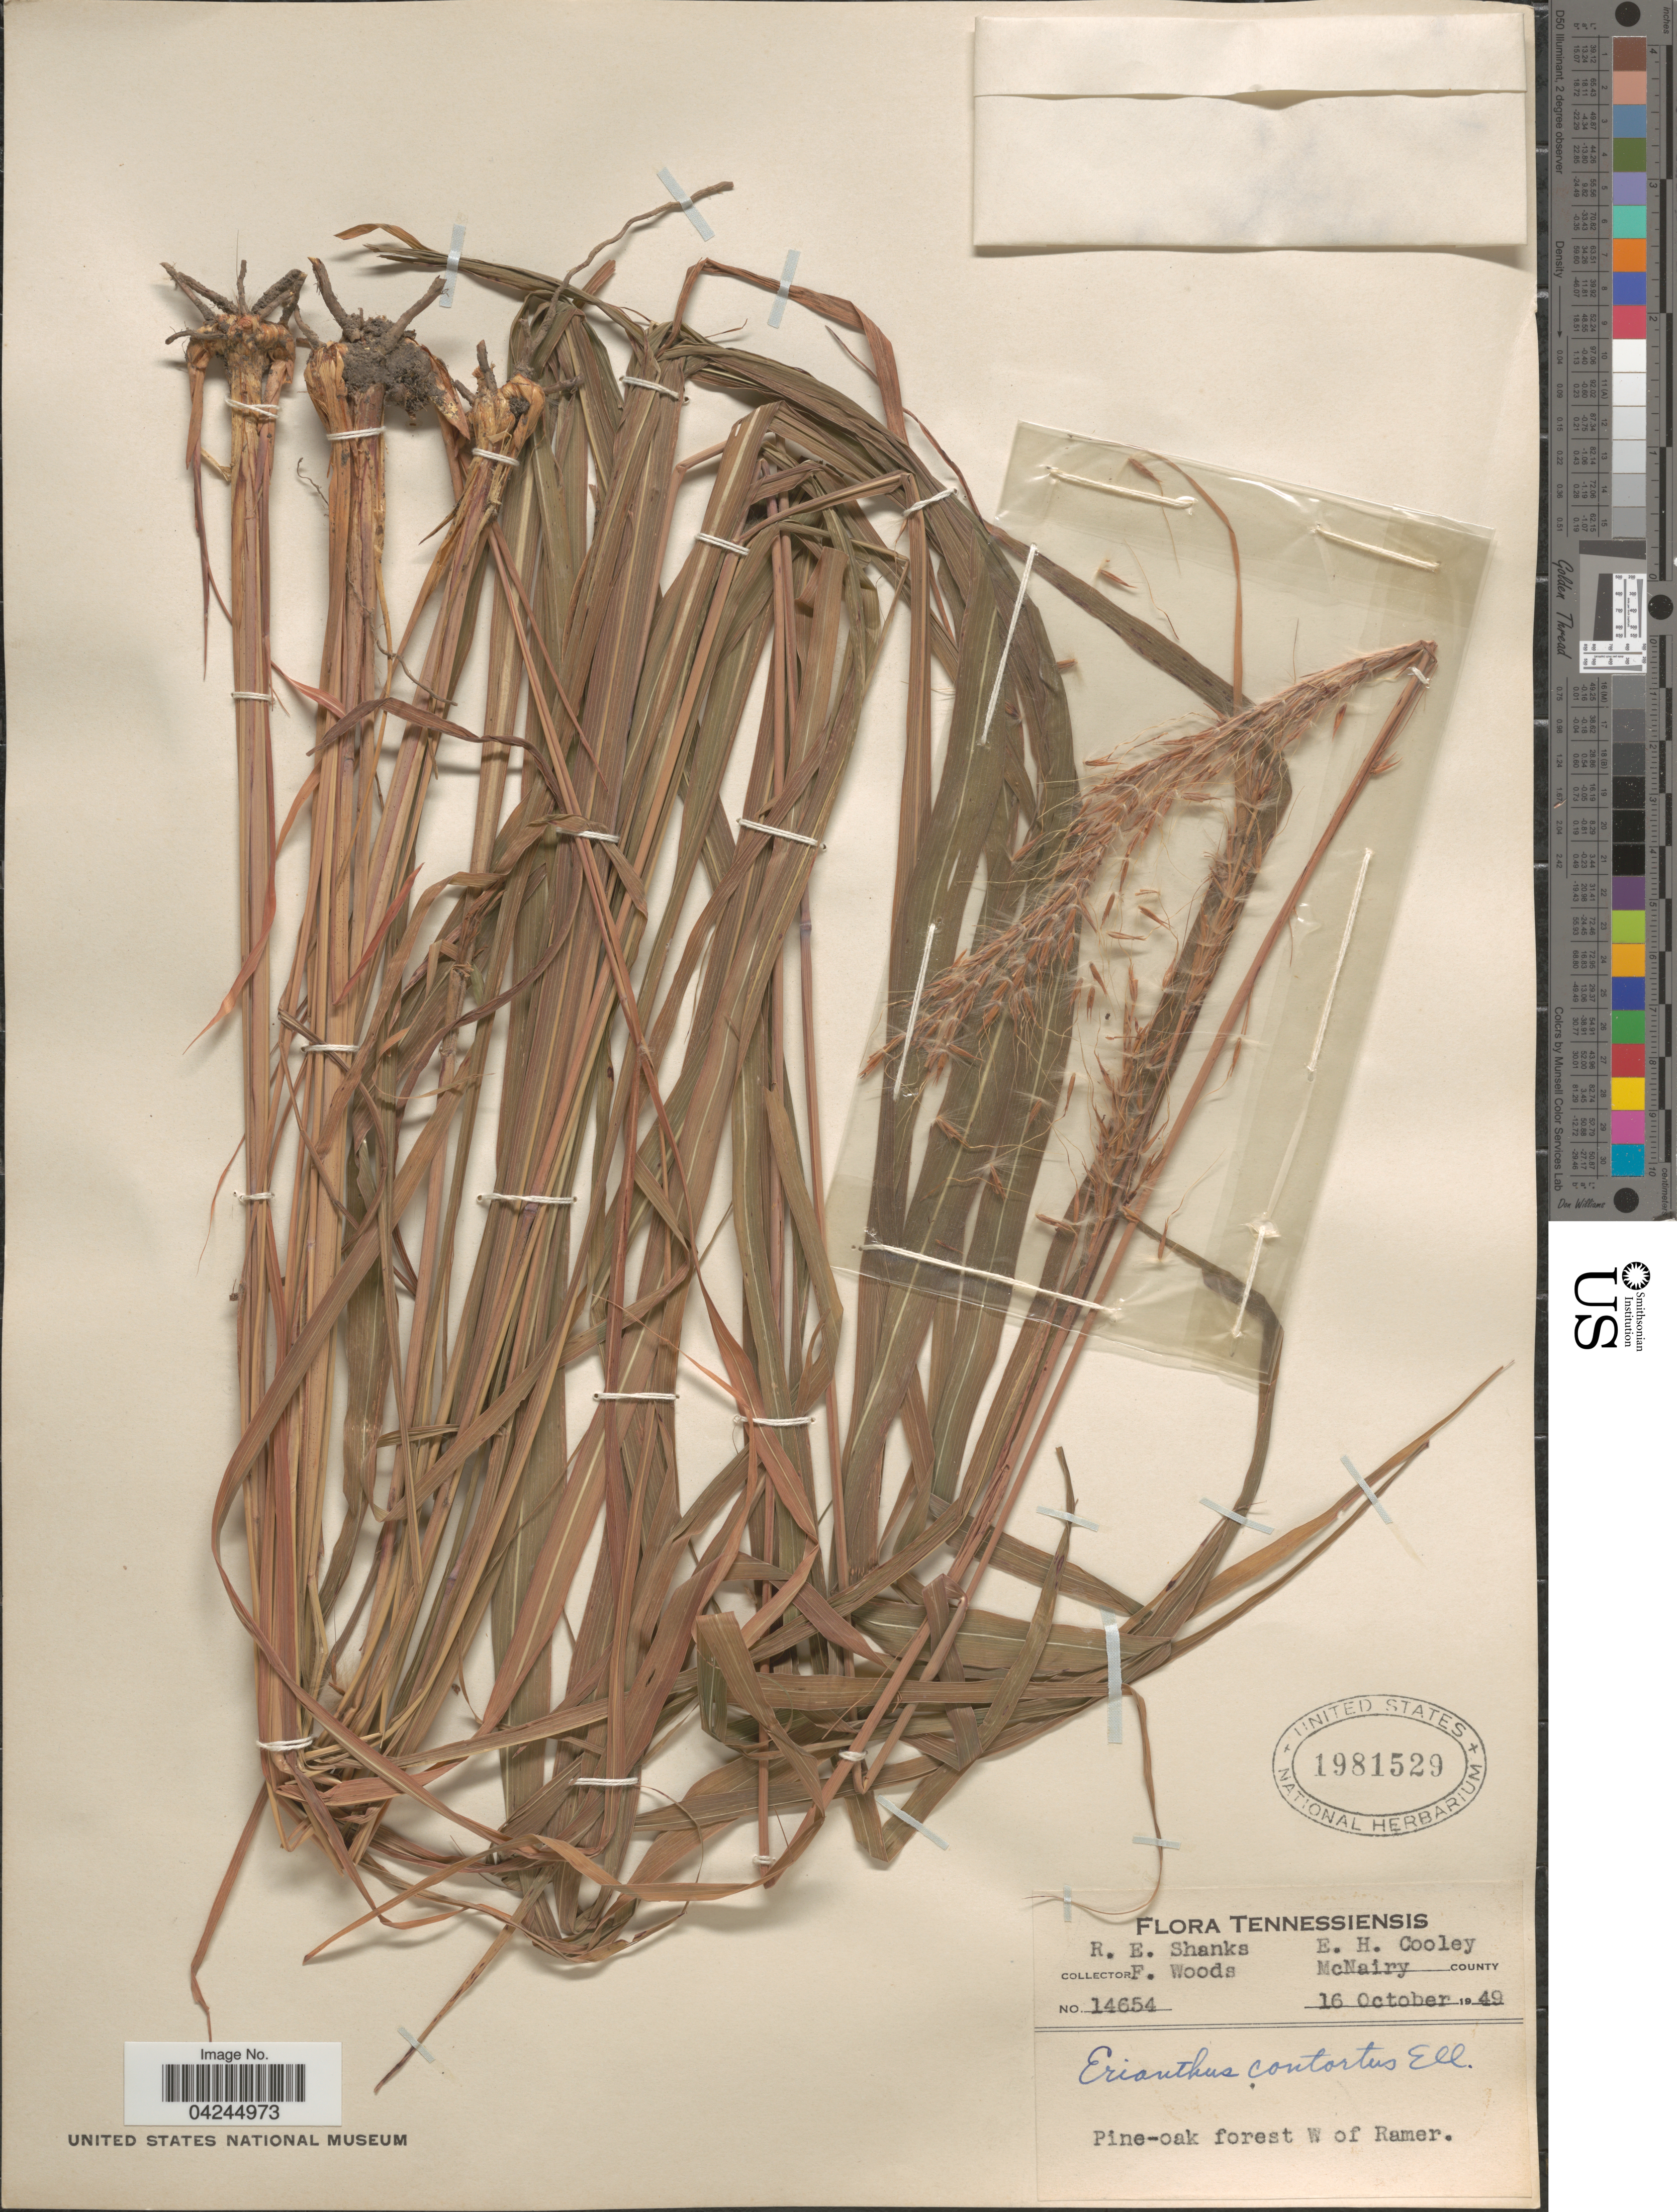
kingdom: Plantae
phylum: Tracheophyta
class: Liliopsida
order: Poales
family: Poaceae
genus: Erianthus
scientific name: Erianthus brevibarbis var. contortus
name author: (Elliott) D.B. Ward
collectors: R. Shanks, E. H. Cooley & F. Woods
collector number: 14654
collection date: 1949-10-16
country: United States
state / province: Tennessee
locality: McNairy County. Pine-oak forest W of Ramer.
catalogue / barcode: US 1981529